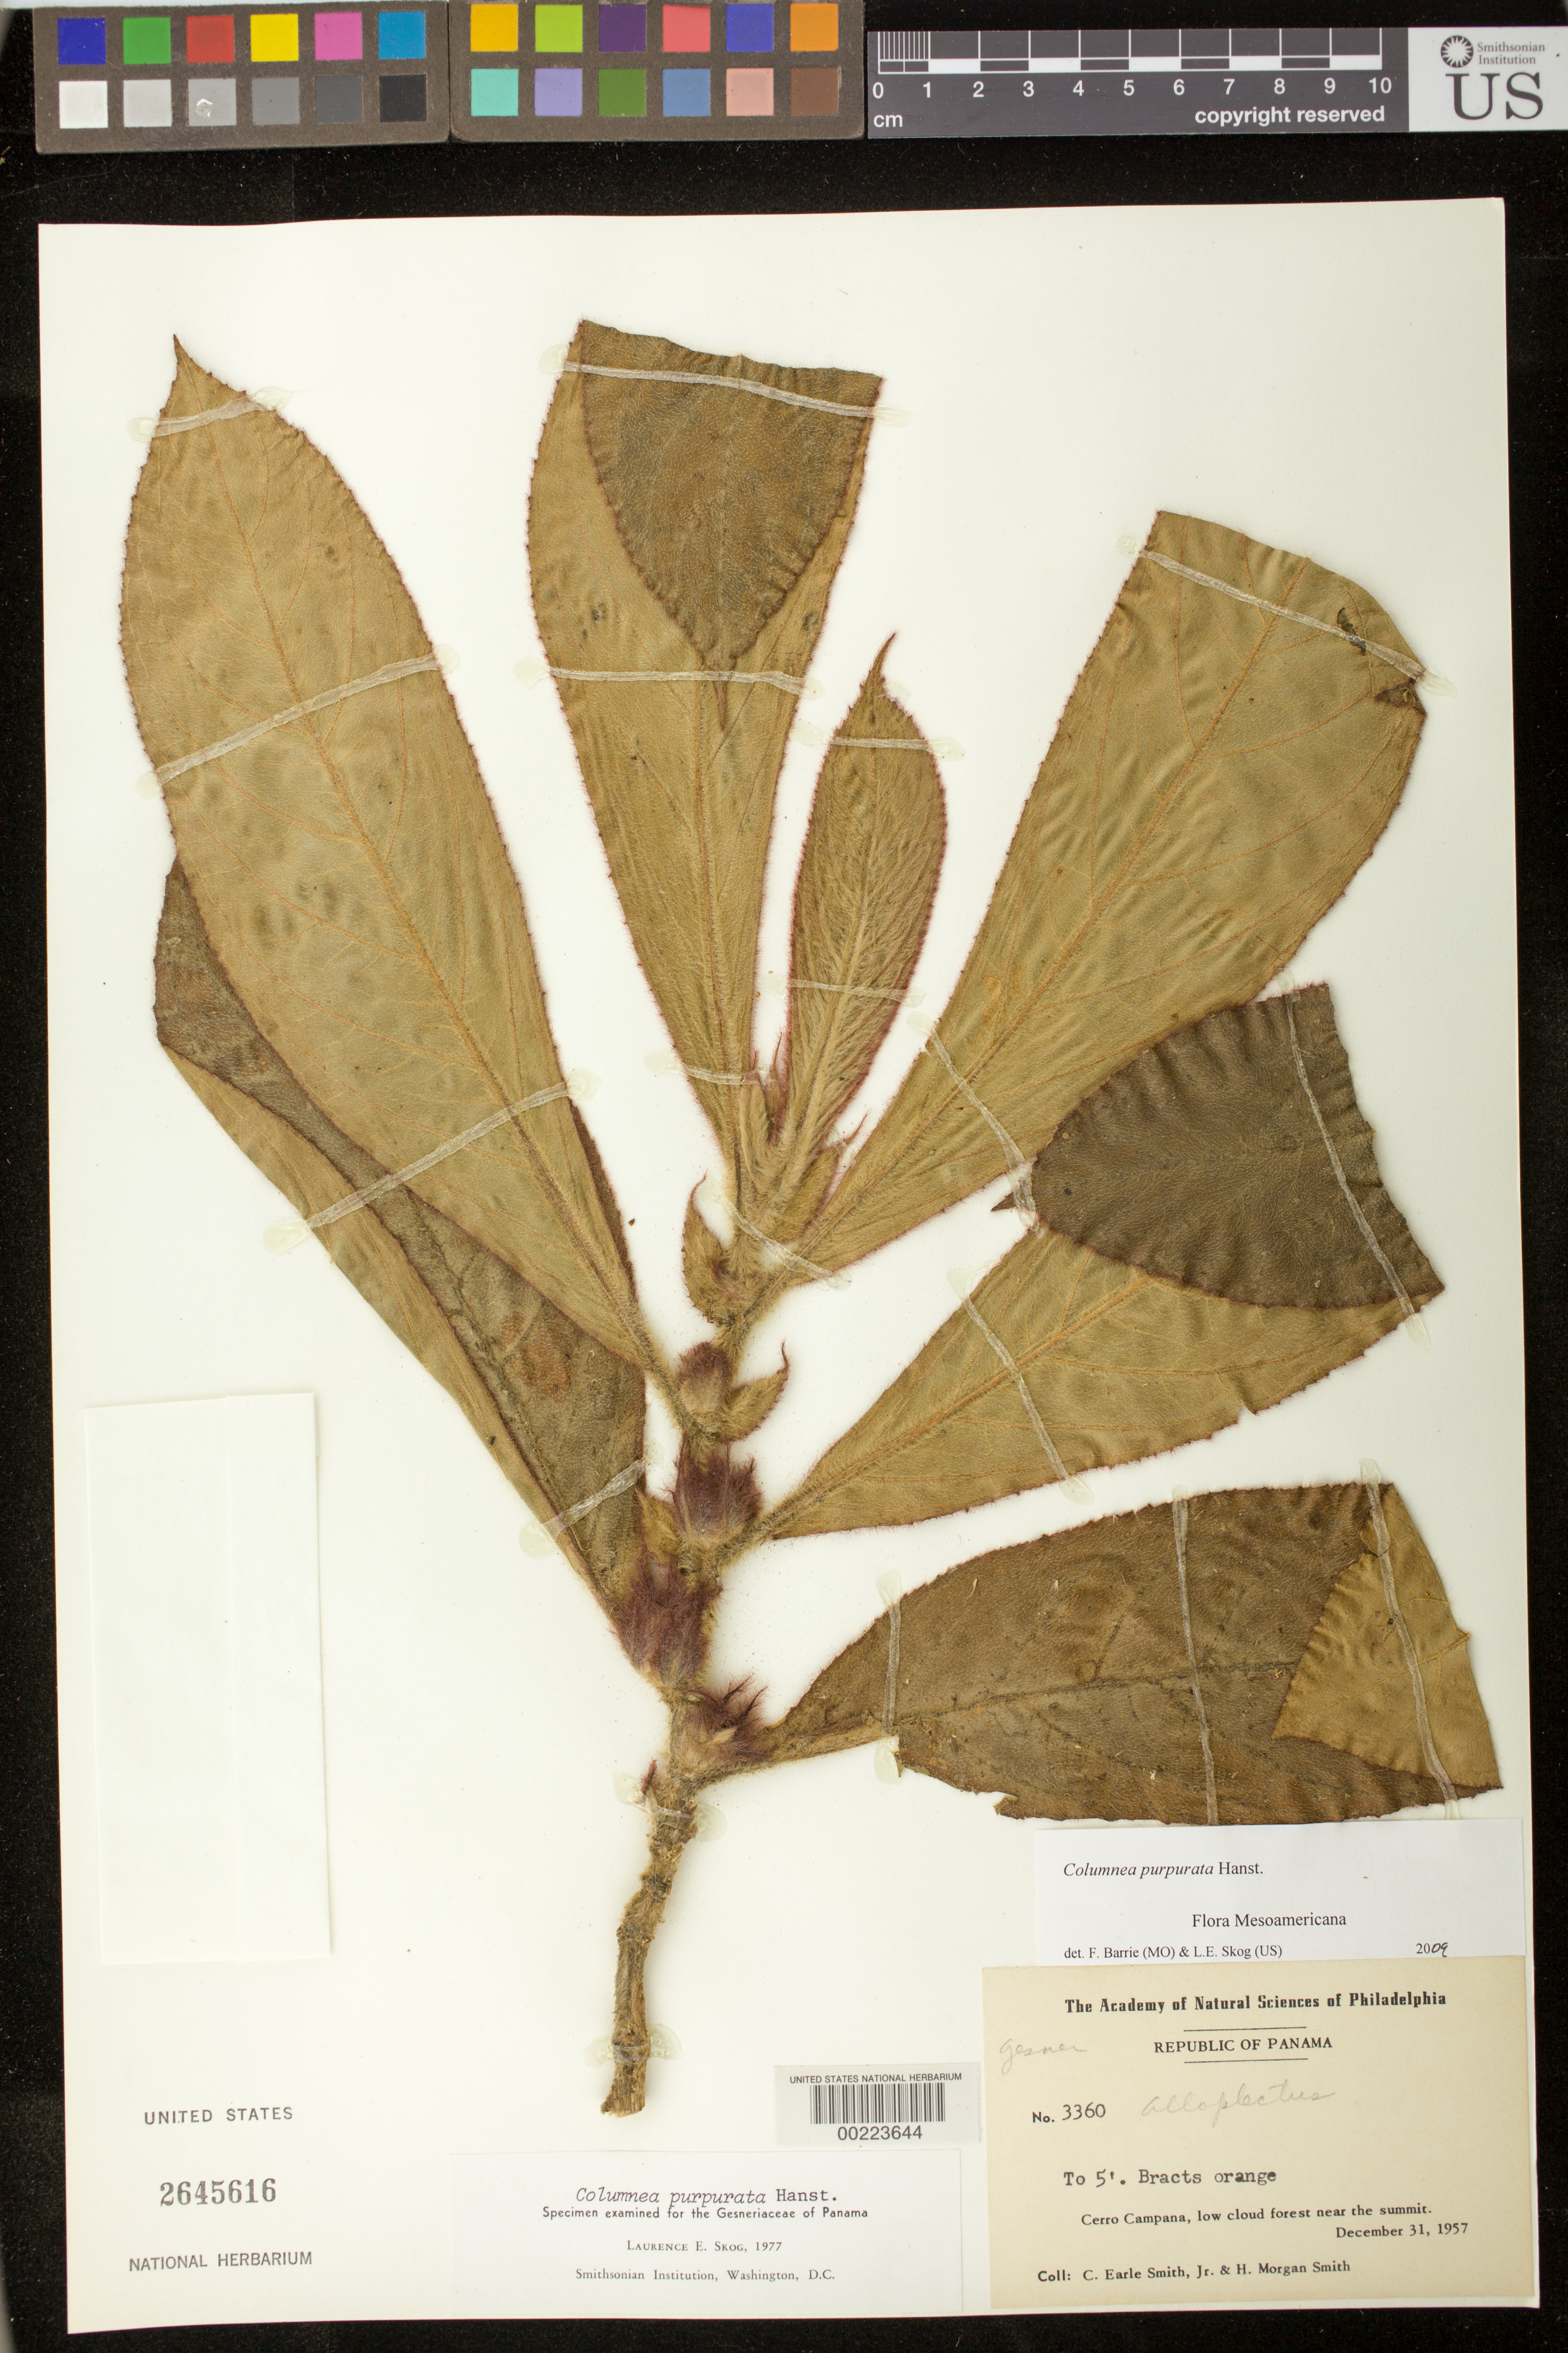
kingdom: Plantae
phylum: Tracheophyta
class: Magnoliopsida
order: Lamiales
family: Gesneriaceae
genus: Columnea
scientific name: Columnea purpurata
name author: Hanst.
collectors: C. E. Smith Jr. & H. M. Smith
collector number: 3360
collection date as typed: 31 Dec 1957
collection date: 1957-12-31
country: Panama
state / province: Panamá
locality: Cerro Campana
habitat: Low cloud forest near summit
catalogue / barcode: US 2645616